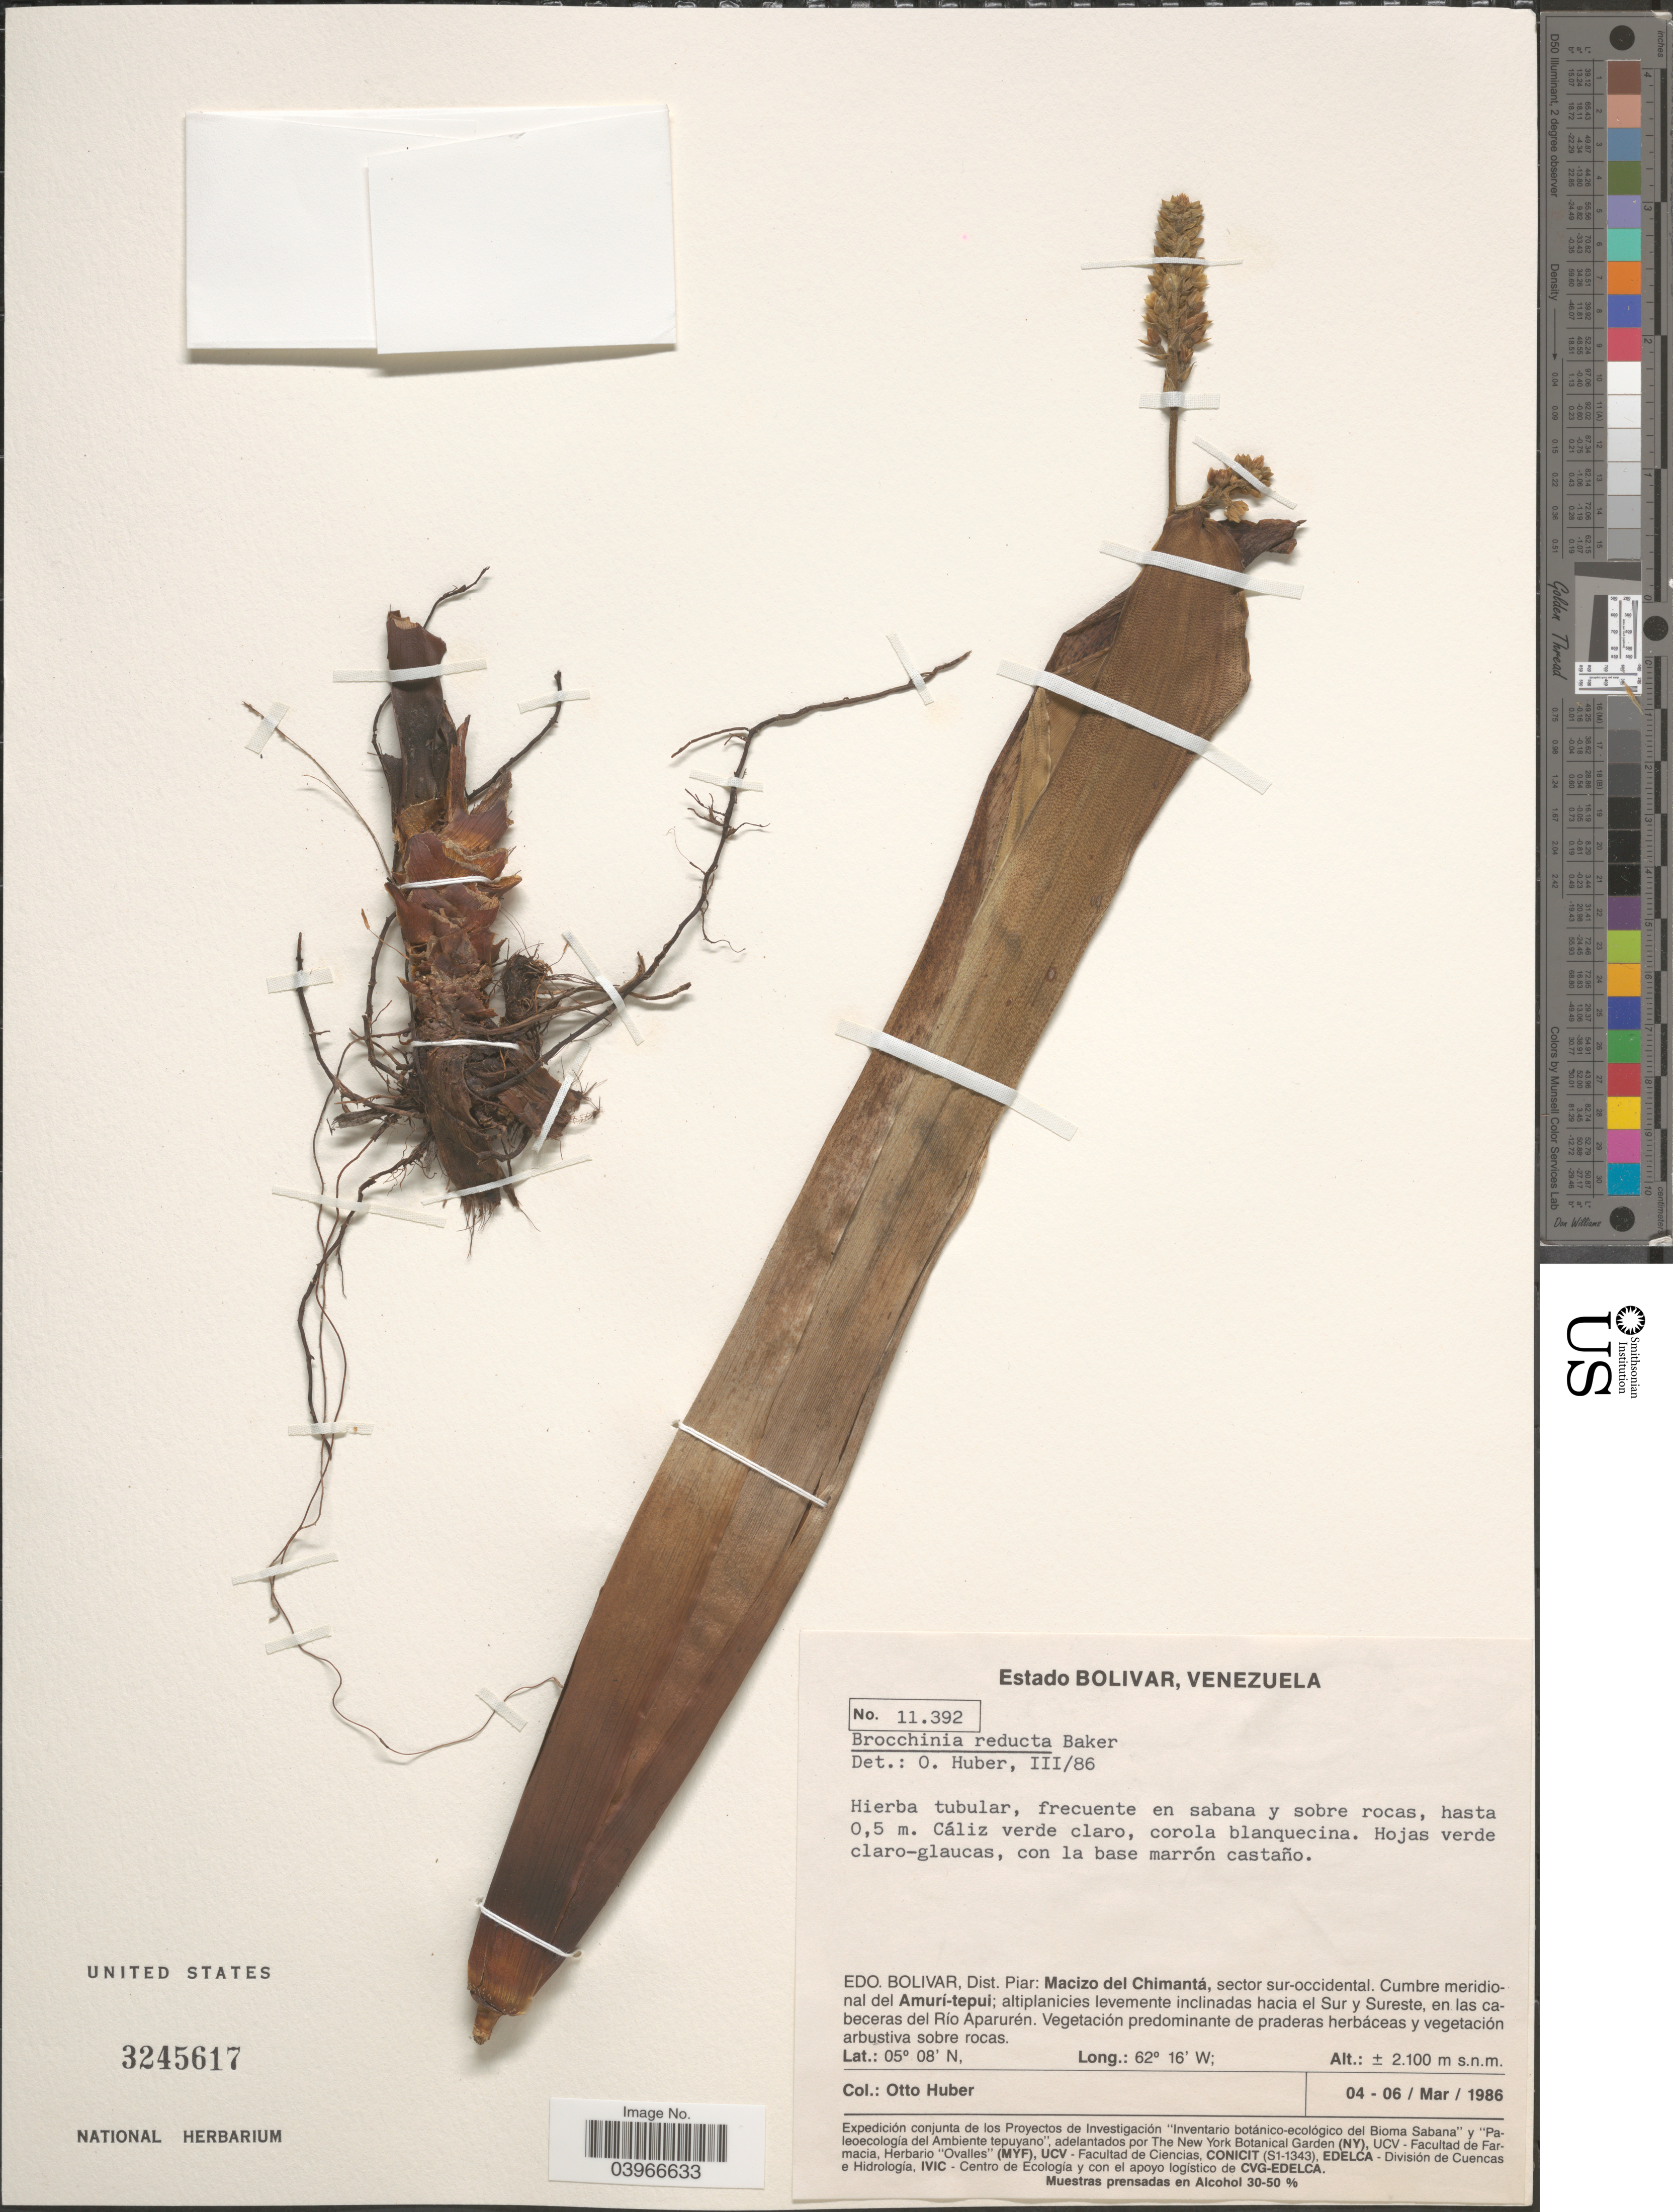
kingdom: Plantae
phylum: Tracheophyta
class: Liliopsida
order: Poales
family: Bromeliaceae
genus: Brocchinia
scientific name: Brocchinia reducta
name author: Baker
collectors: O. Huber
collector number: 11392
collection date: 1986-03-04/1986-03-06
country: Venezuela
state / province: Bolivar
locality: Dist. Piar: Macizo del Chimantá, sector sur-occidental. Cumbre meridional del Amurí-tepui; altiplanicies levemente inclinadas hacia el Sur y Sureste, en las cabeceras del Río Aparurén.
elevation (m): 2100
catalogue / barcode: US 3245617